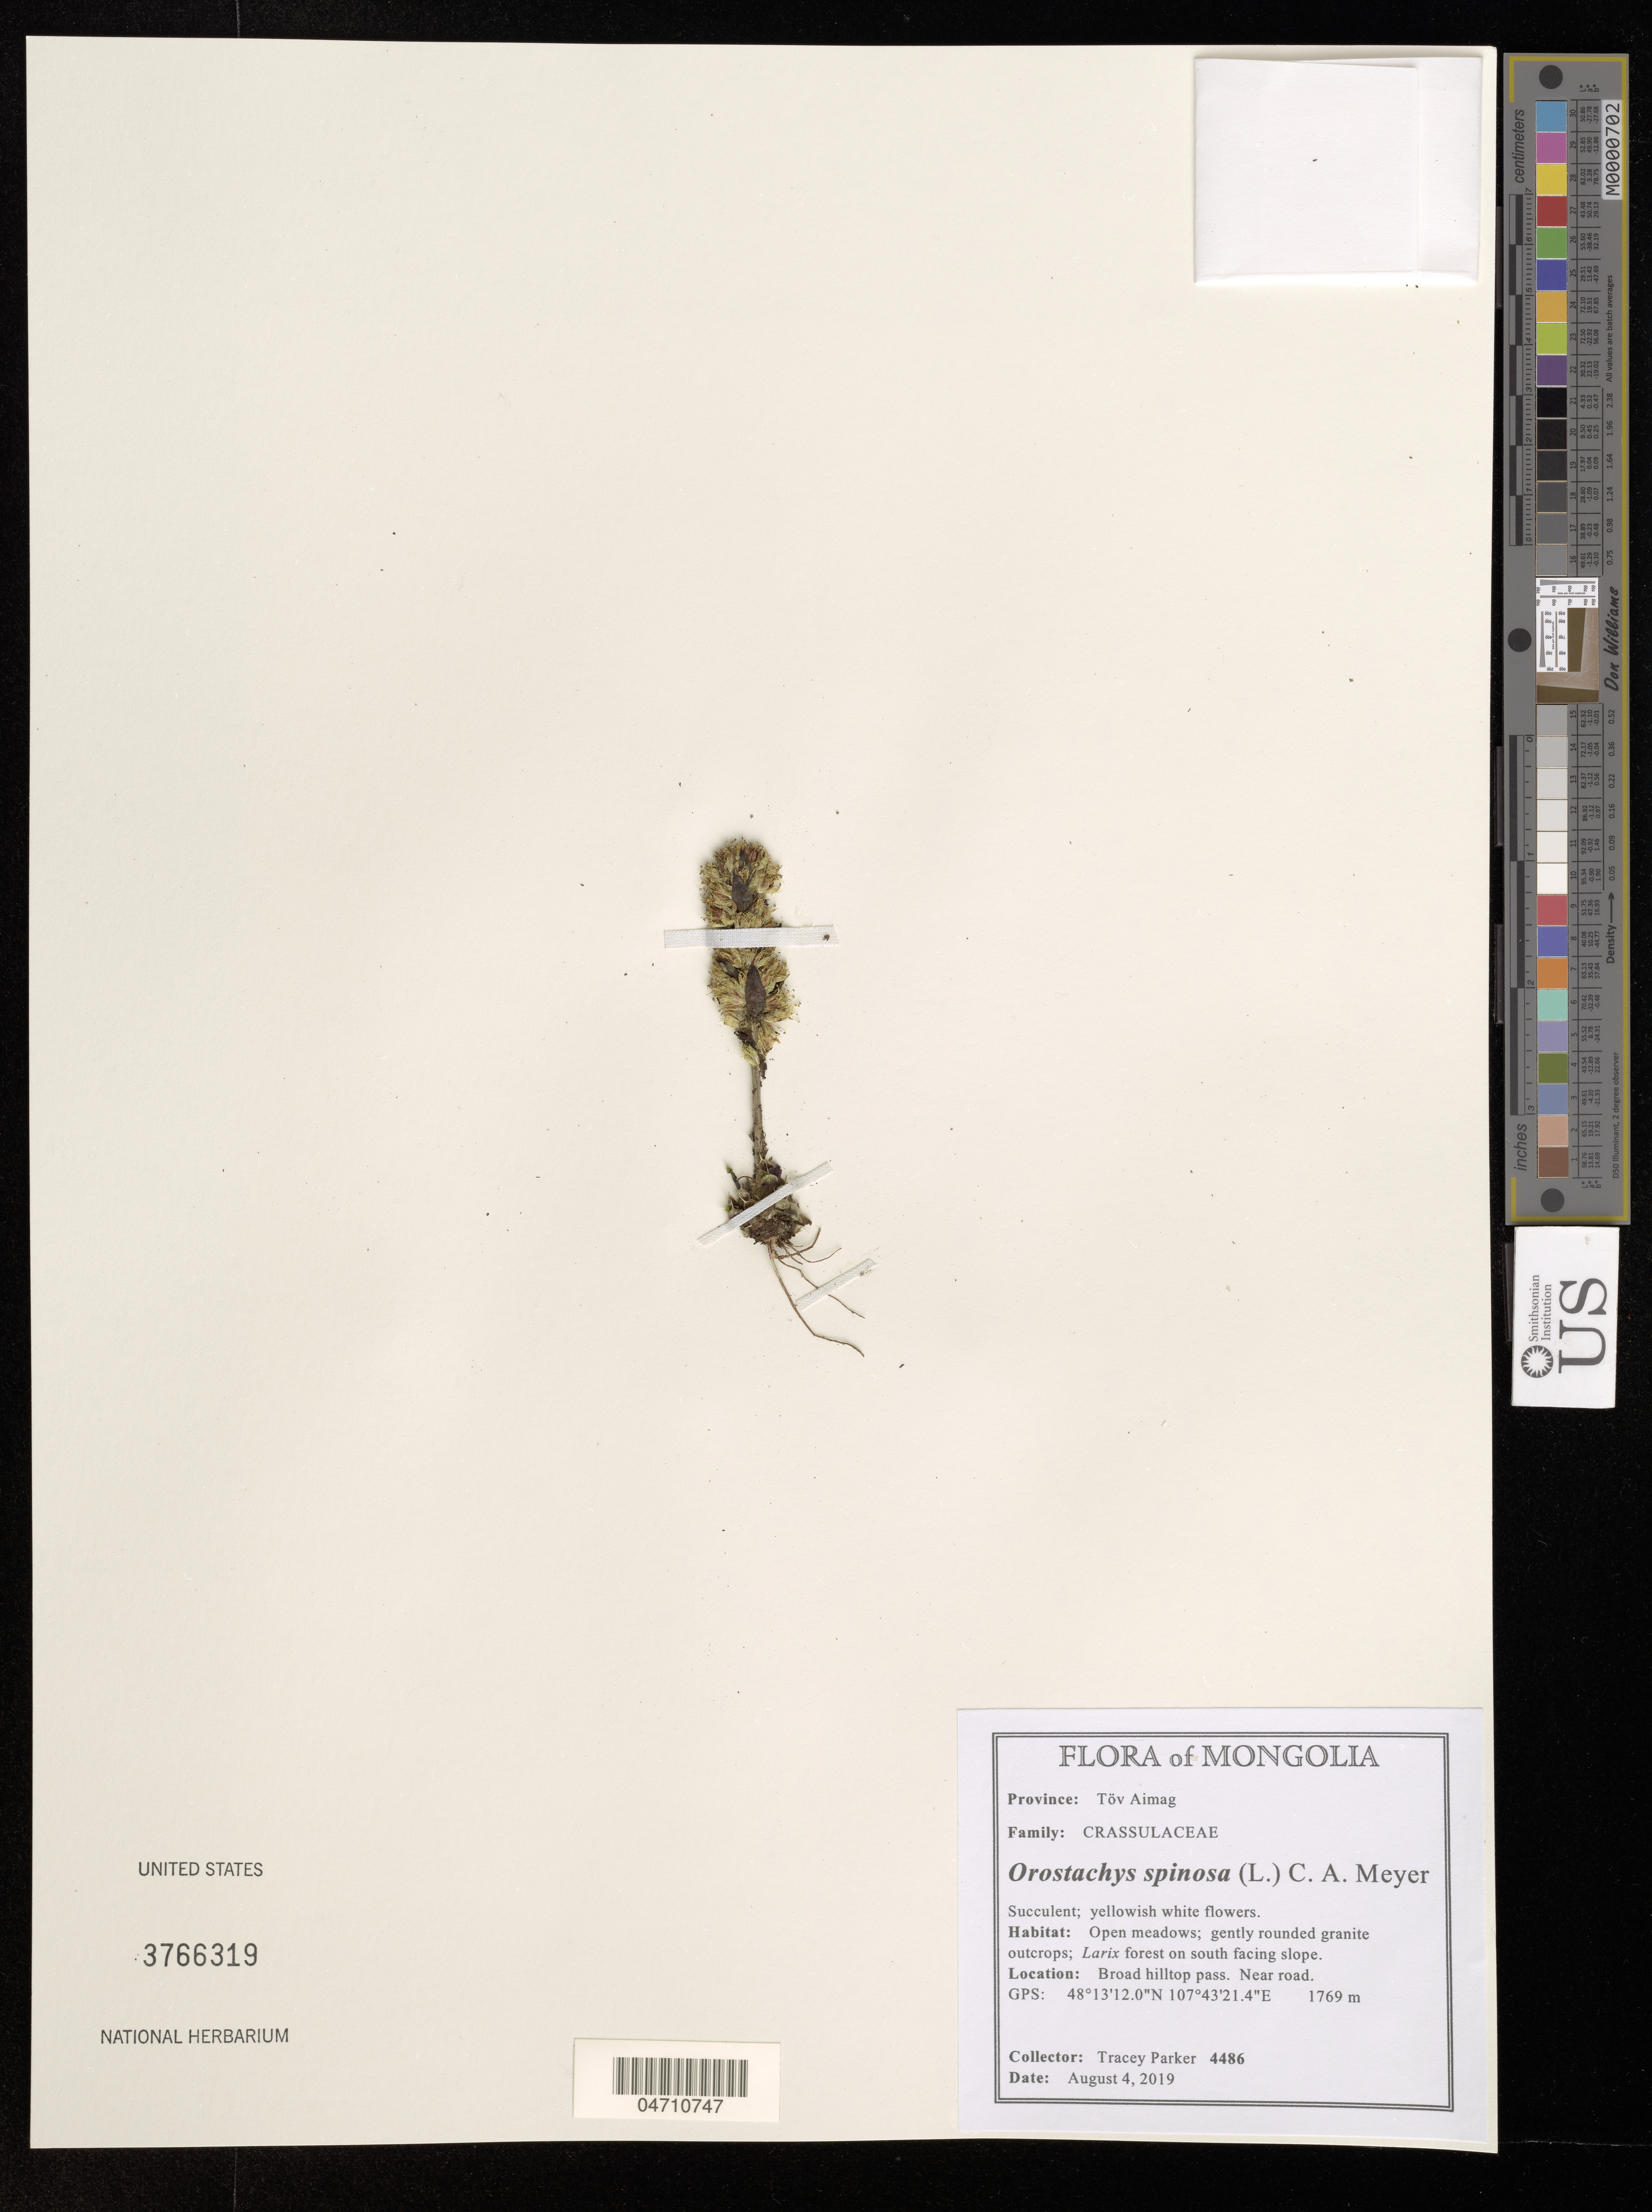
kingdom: Plantae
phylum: Tracheophyta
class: Magnoliopsida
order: Saxifragales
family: Crassulaceae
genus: Orostachys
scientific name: Orostachys spinosa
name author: (L.) Sweet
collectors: T. Parker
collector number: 4486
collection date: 2019-08-04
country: Mongolia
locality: Province: Töv Aimag. Broad hilltop pass. Near road.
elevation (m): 1769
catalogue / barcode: US 3766319